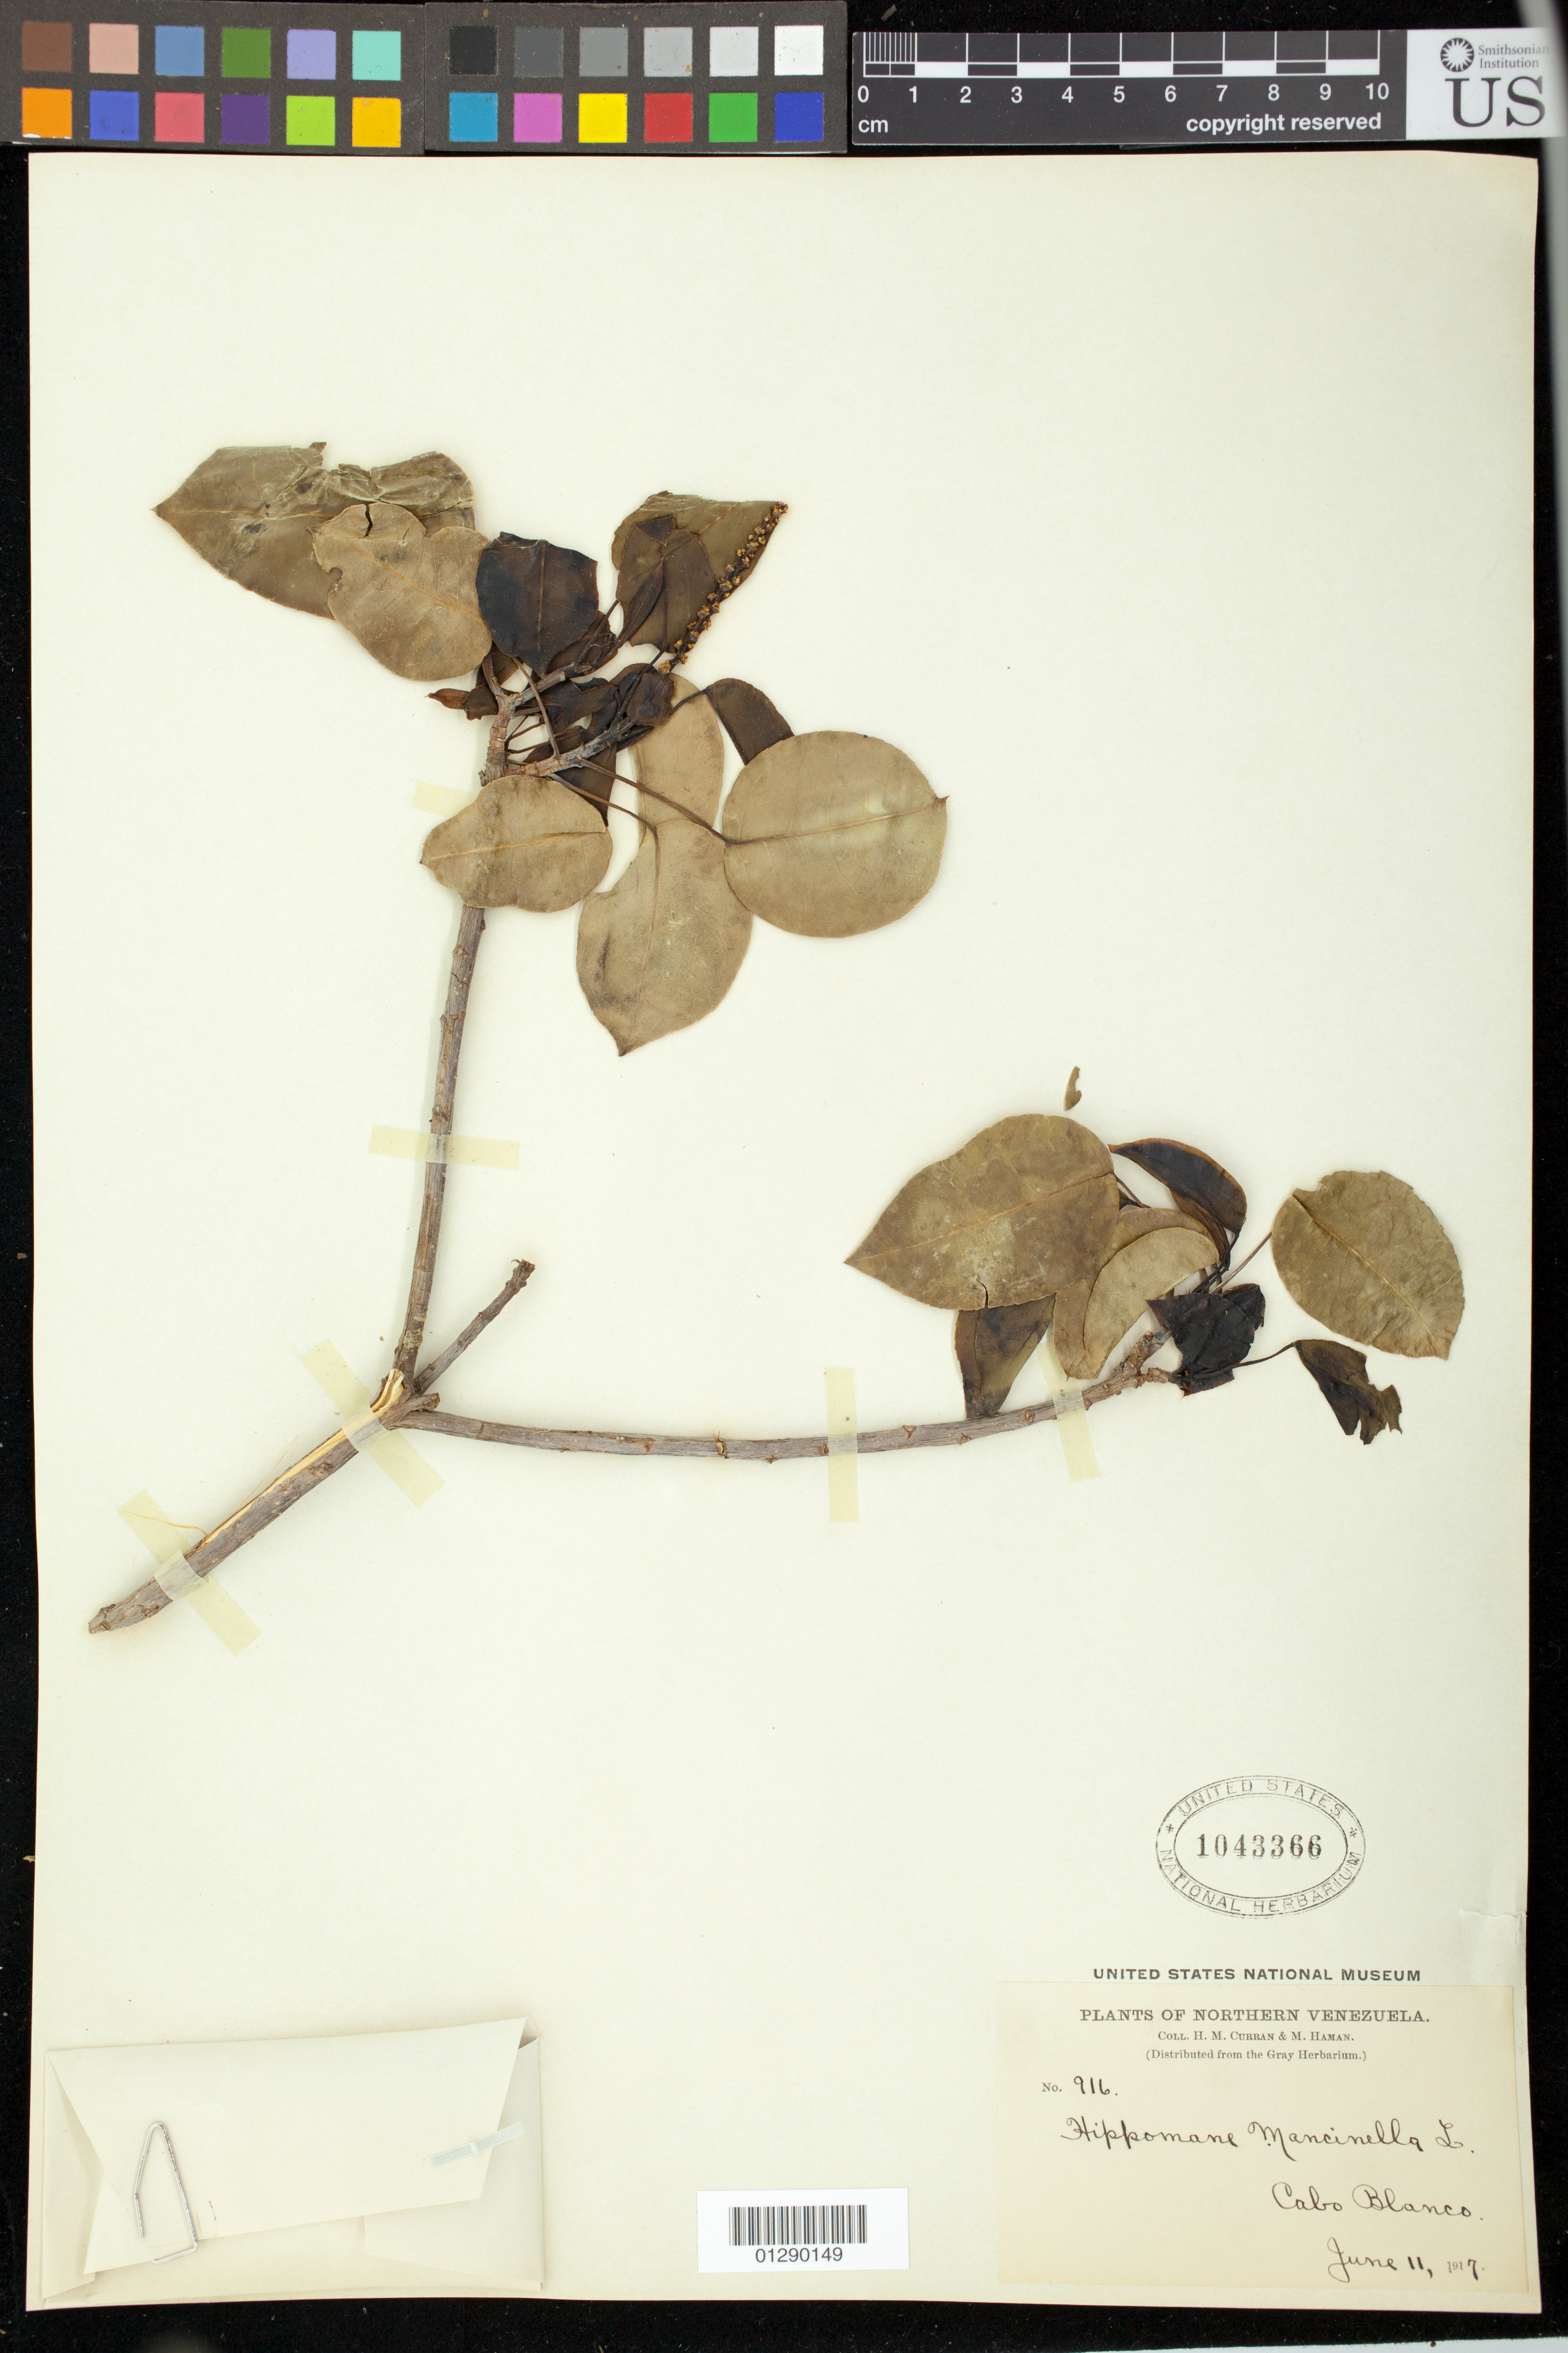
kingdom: Plantae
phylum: Tracheophyta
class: Magnoliopsida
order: Malpighiales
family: Euphorbiaceae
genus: Hippomane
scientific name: Hippomane mancinella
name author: L.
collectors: H. M. Curran & M. Haman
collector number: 916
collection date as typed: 11 Jun 1917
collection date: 1917-06-11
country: Venezuela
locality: Cabo blanco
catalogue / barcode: US 1043366